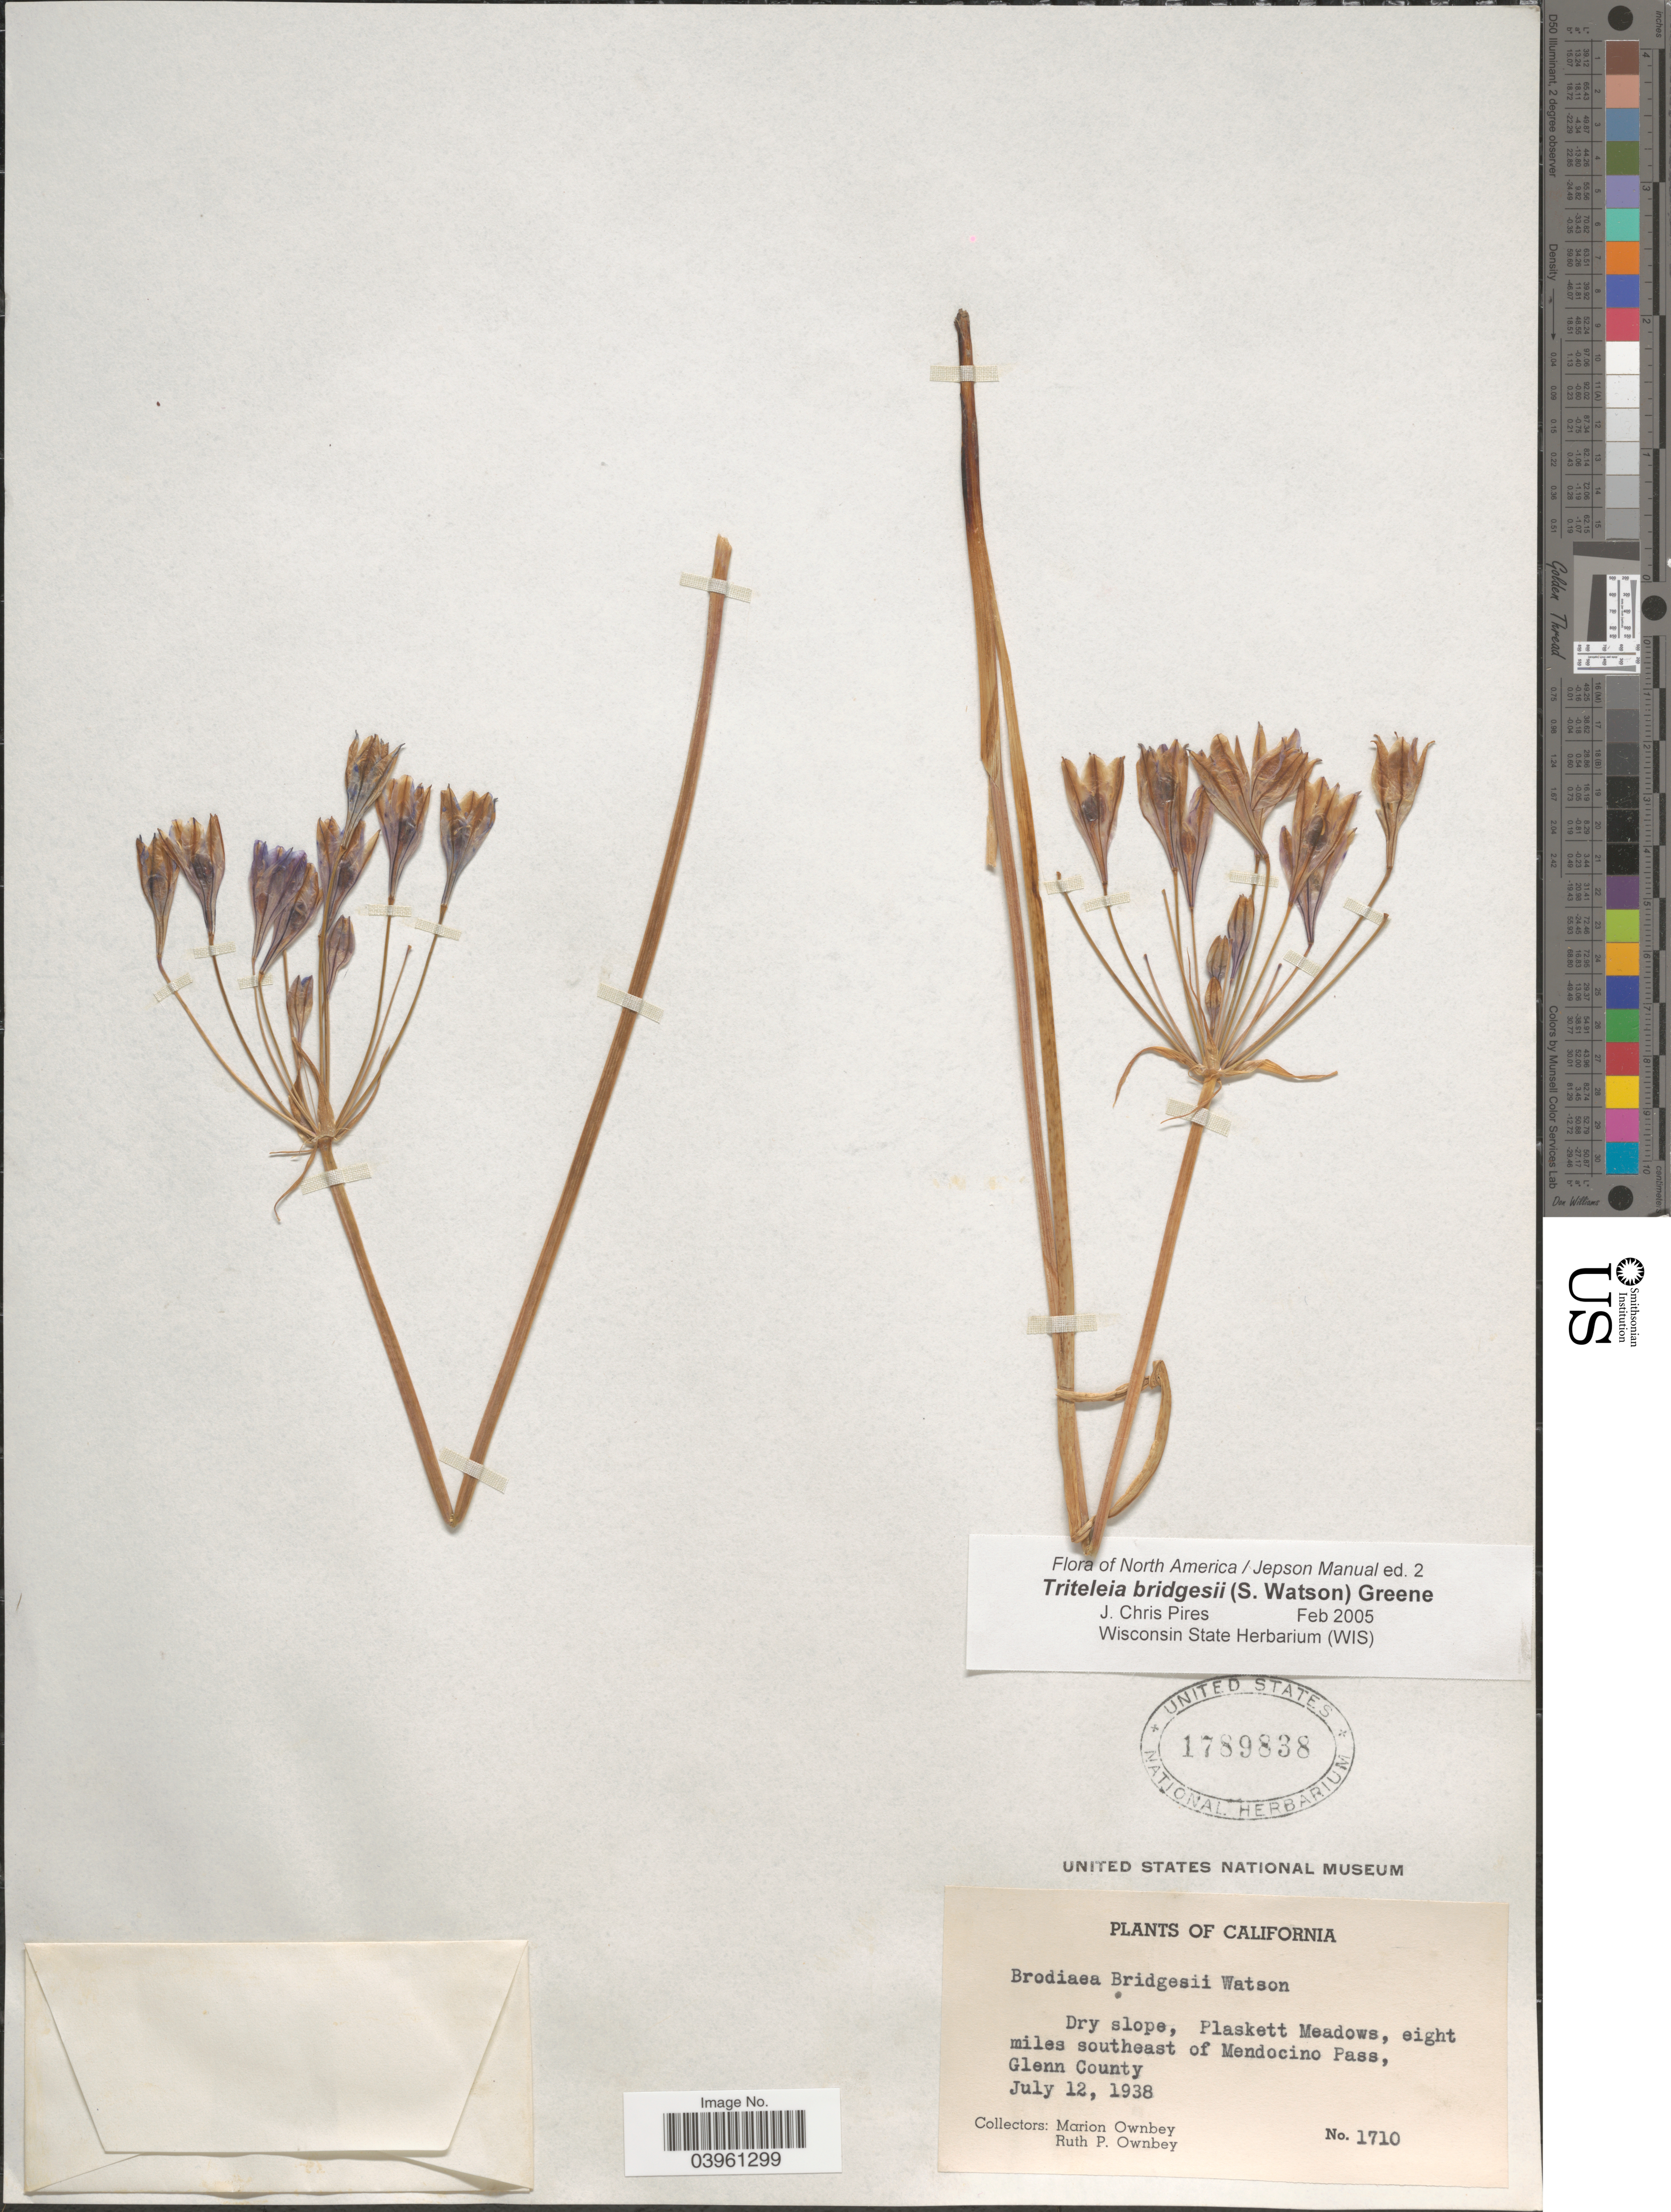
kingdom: Plantae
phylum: Tracheophyta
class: Liliopsida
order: Asparagales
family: Asparagaceae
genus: Triteleia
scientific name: Triteleia bridgesii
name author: (S. Watson) Greene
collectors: M. Ownbey & R. Ownbey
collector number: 1710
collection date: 1938-07-12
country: United States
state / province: California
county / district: Glenn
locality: Plaskett Meadows, eight miles southeast of Mendocino Pass, Glenn County.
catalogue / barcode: US 1789838